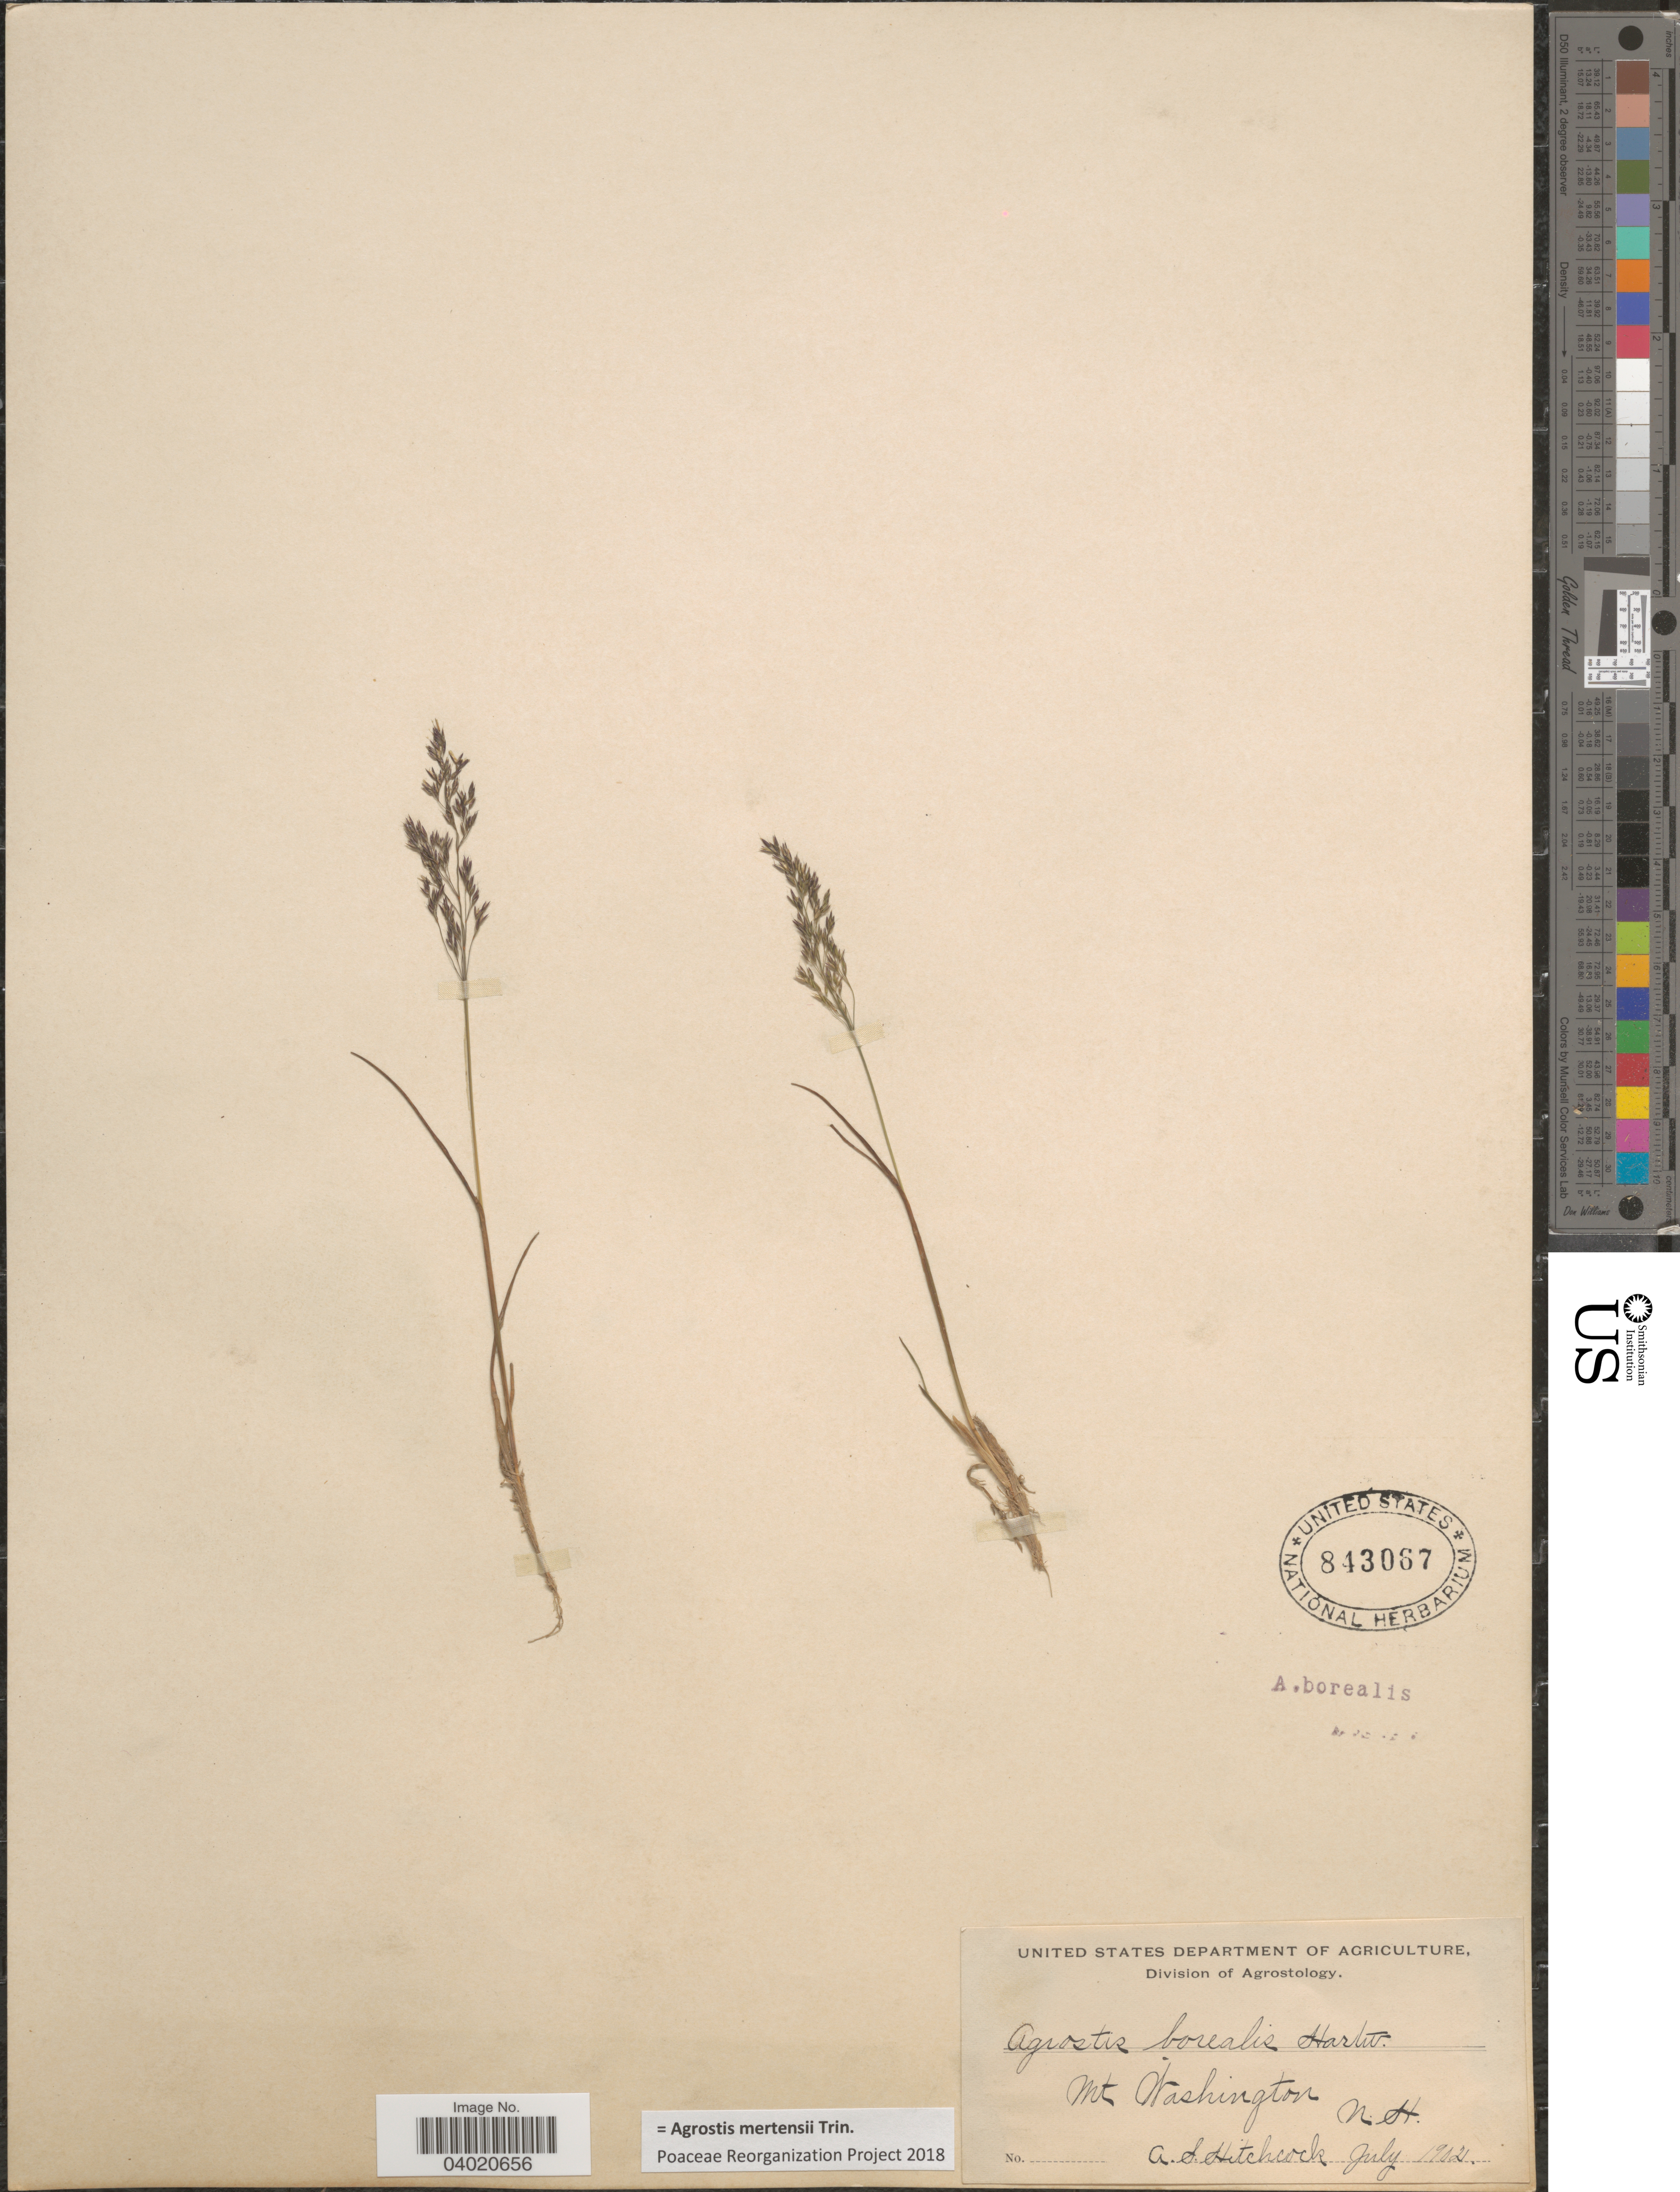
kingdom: Plantae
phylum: Tracheophyta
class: Liliopsida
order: Poales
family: Poaceae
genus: Agrostis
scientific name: Agrostis mertensii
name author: Trin.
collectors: A. S. Hitchcock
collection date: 1902-07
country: United States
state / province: New Hampshire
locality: Mt Washington.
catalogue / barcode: US 843067